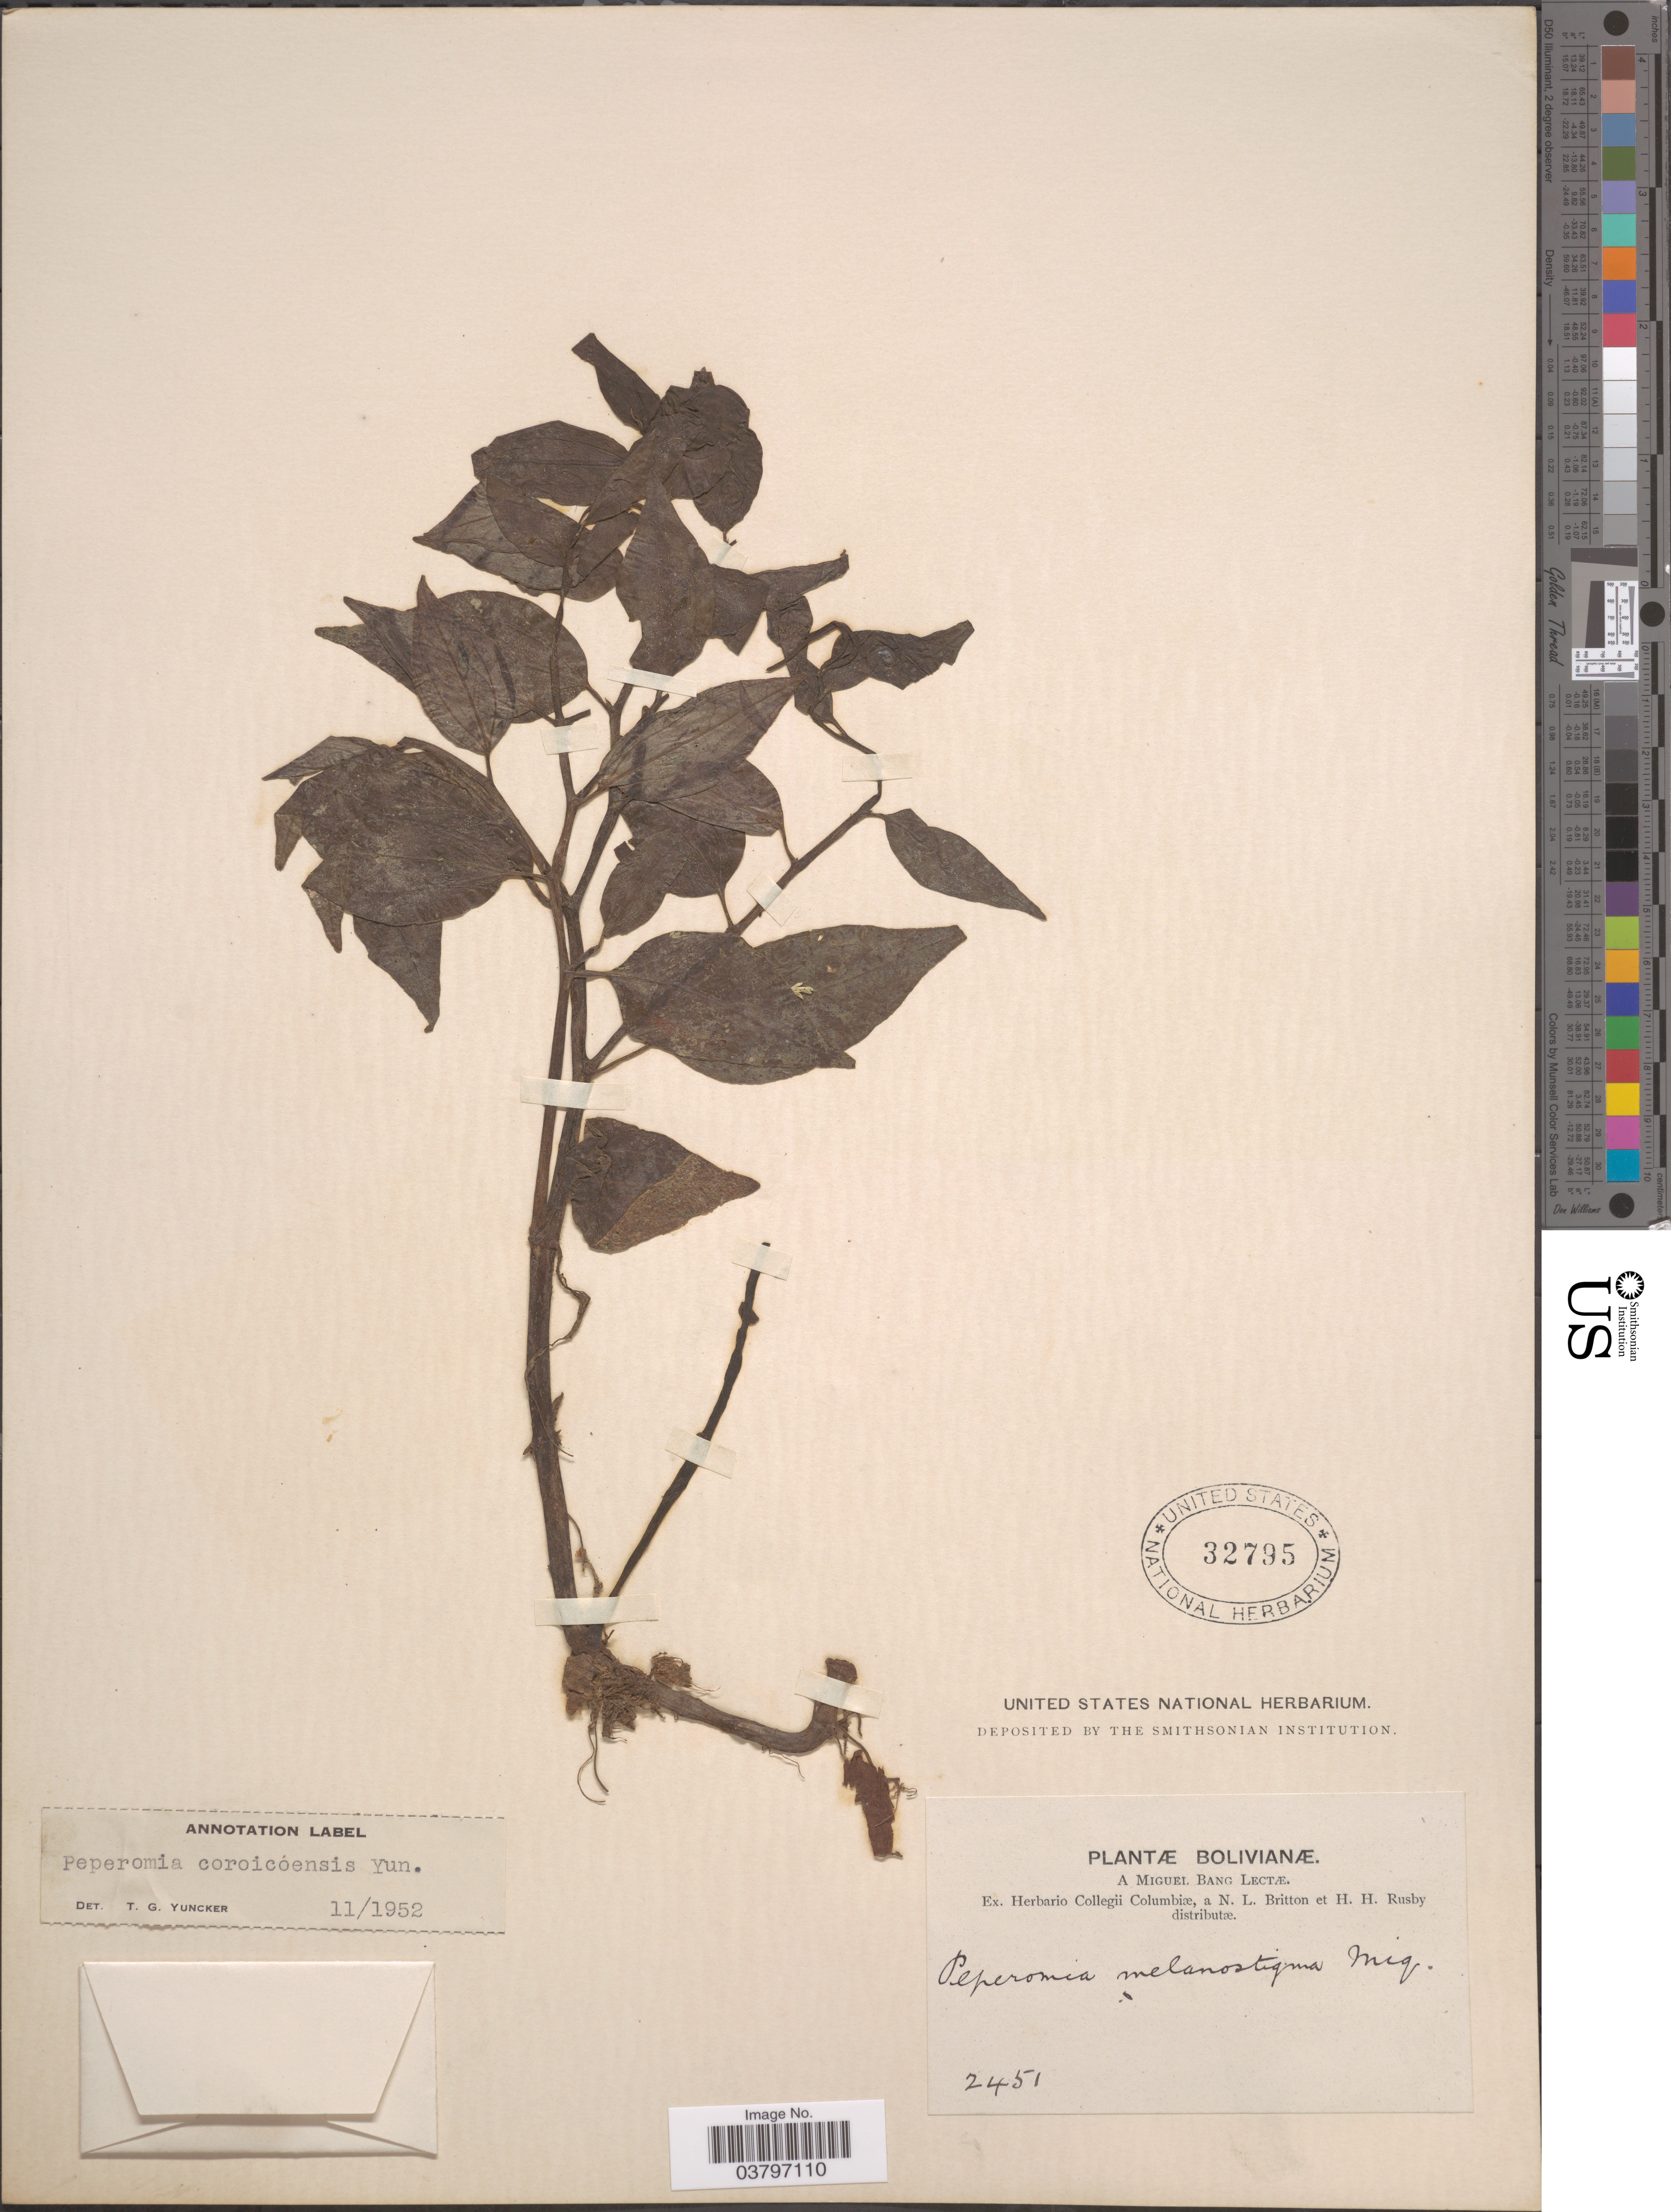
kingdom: Plantae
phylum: Tracheophyta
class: Magnoliopsida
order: Piperales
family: Piperaceae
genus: Peperomia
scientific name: Peperomia coroicoensis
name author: Yunck.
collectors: M. Bang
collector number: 2451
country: Bolivia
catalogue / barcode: US 32795